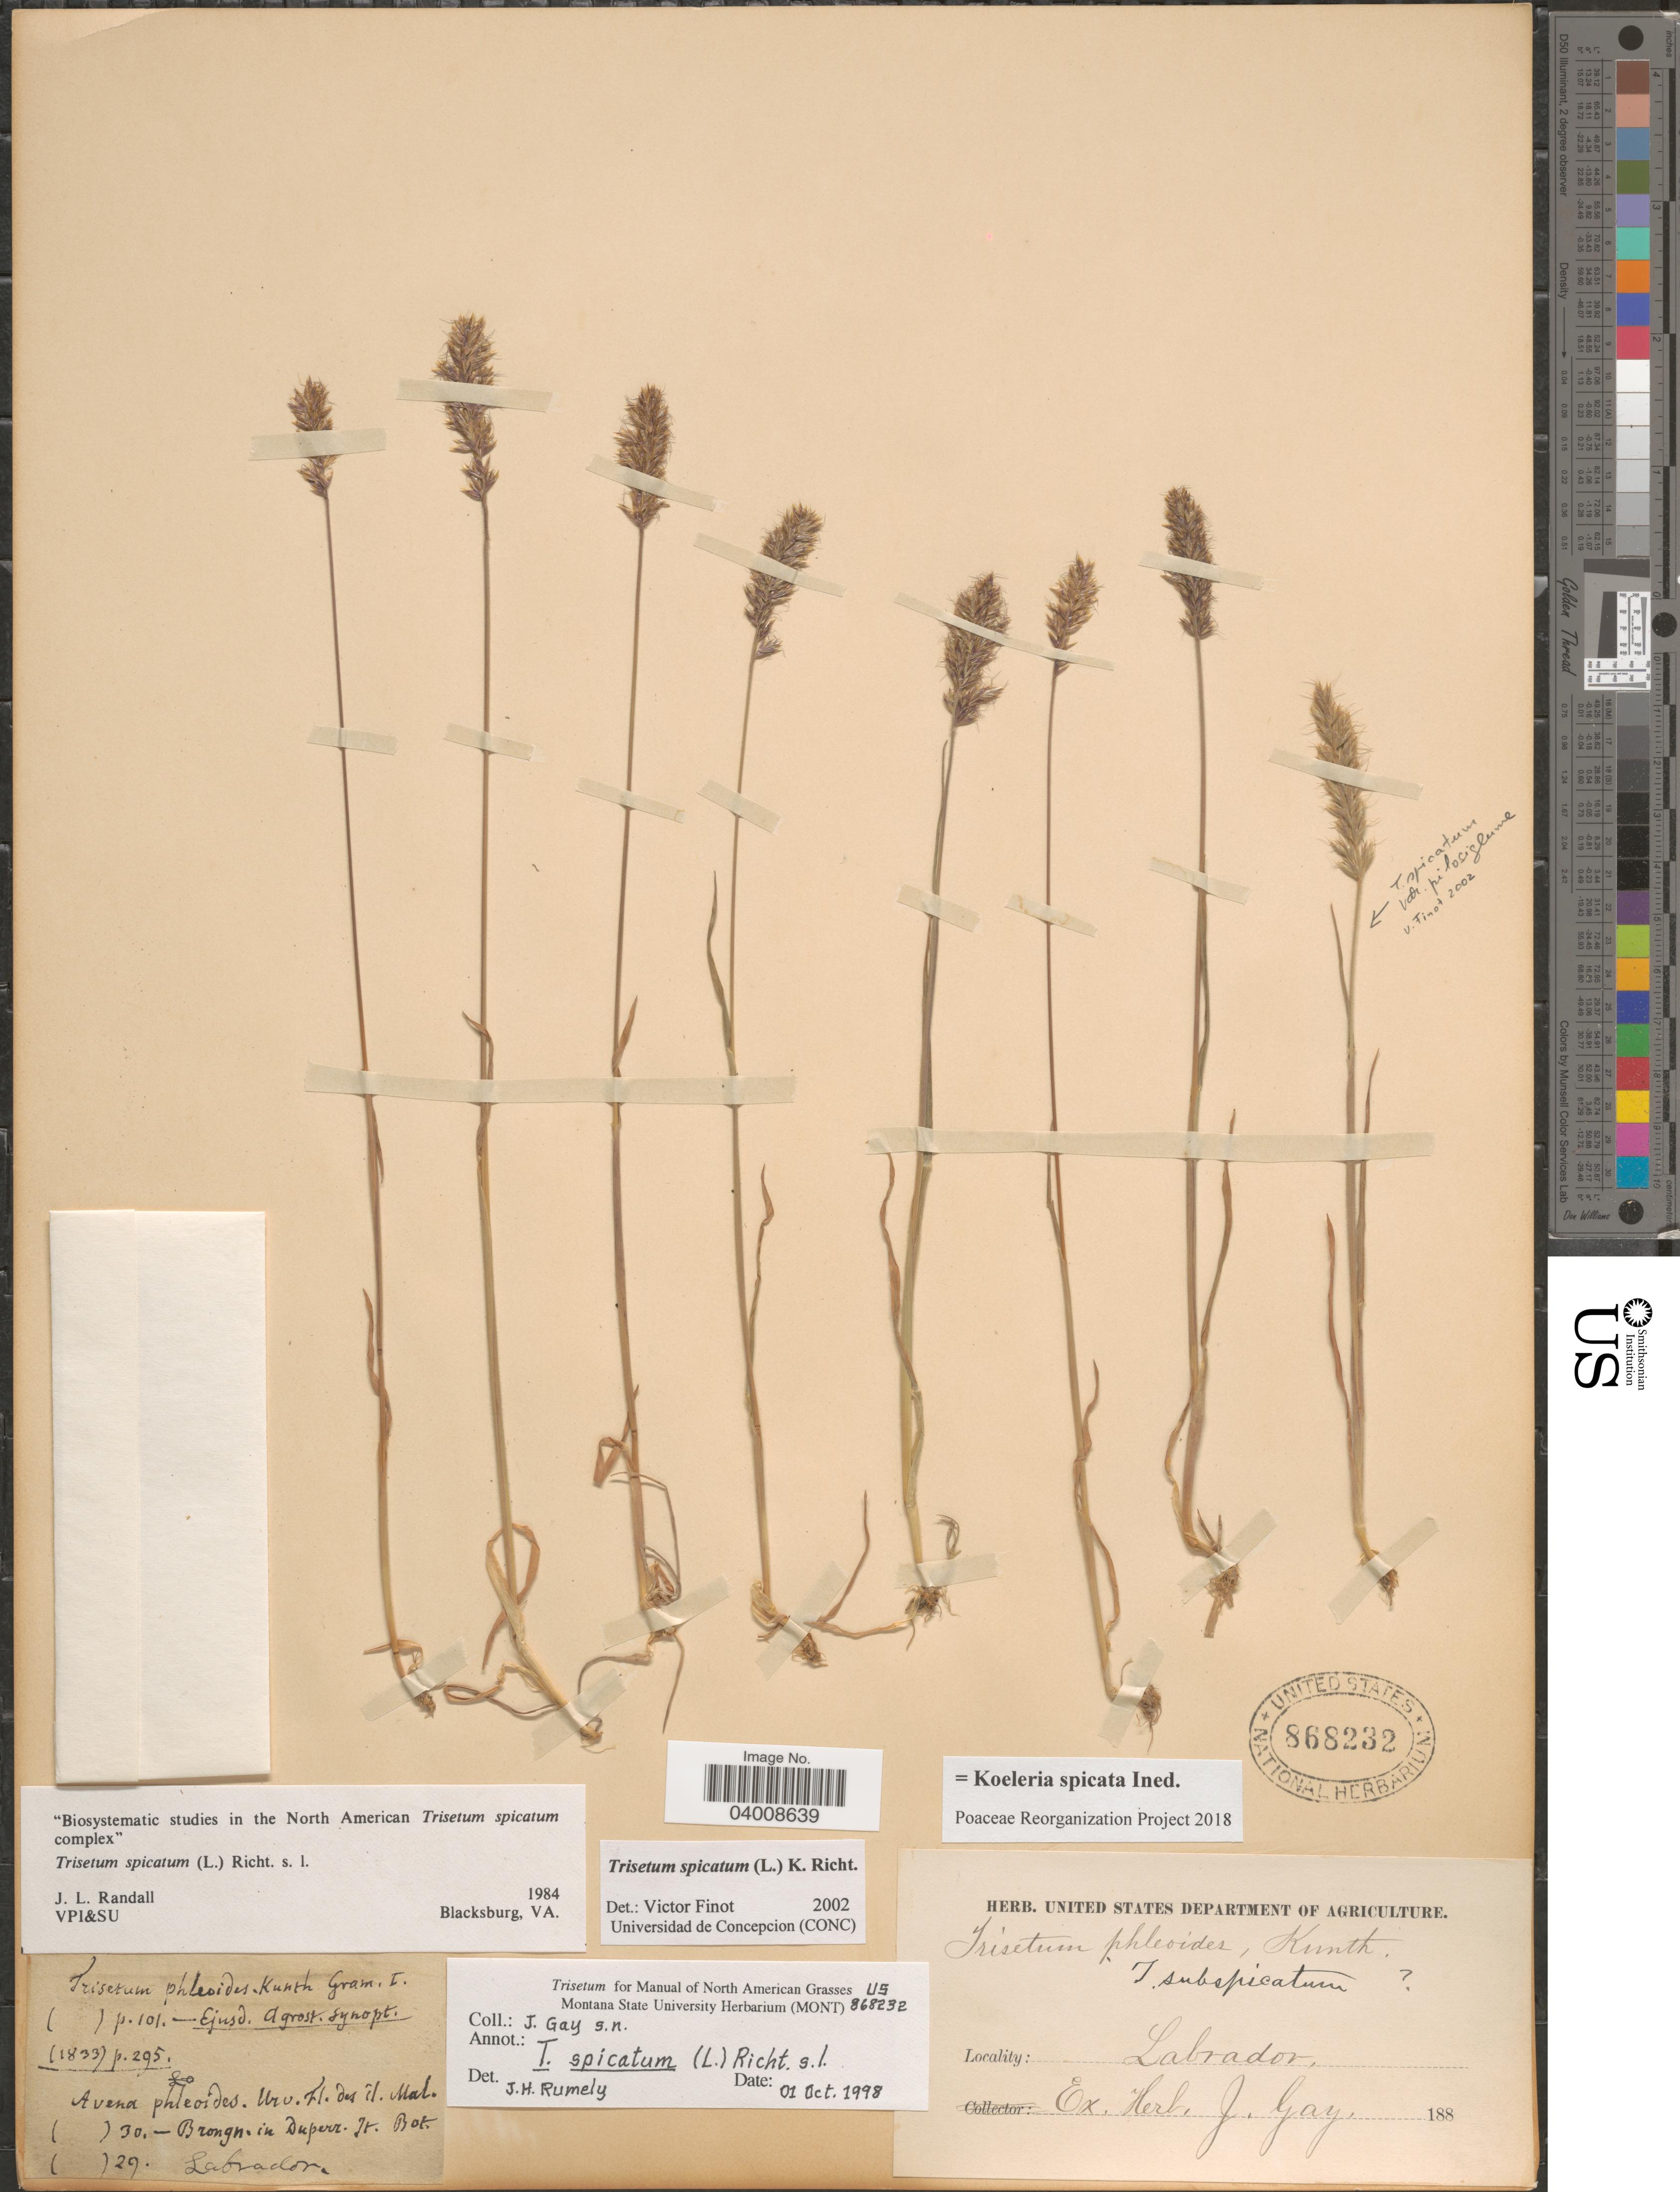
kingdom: Plantae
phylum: Tracheophyta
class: Liliopsida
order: Poales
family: Poaceae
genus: Koeleria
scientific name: Koeleria spicata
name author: (L.) Barberá et al.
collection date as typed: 188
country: Canada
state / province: Newfoundland and Labrador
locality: Labrador.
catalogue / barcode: US 868232